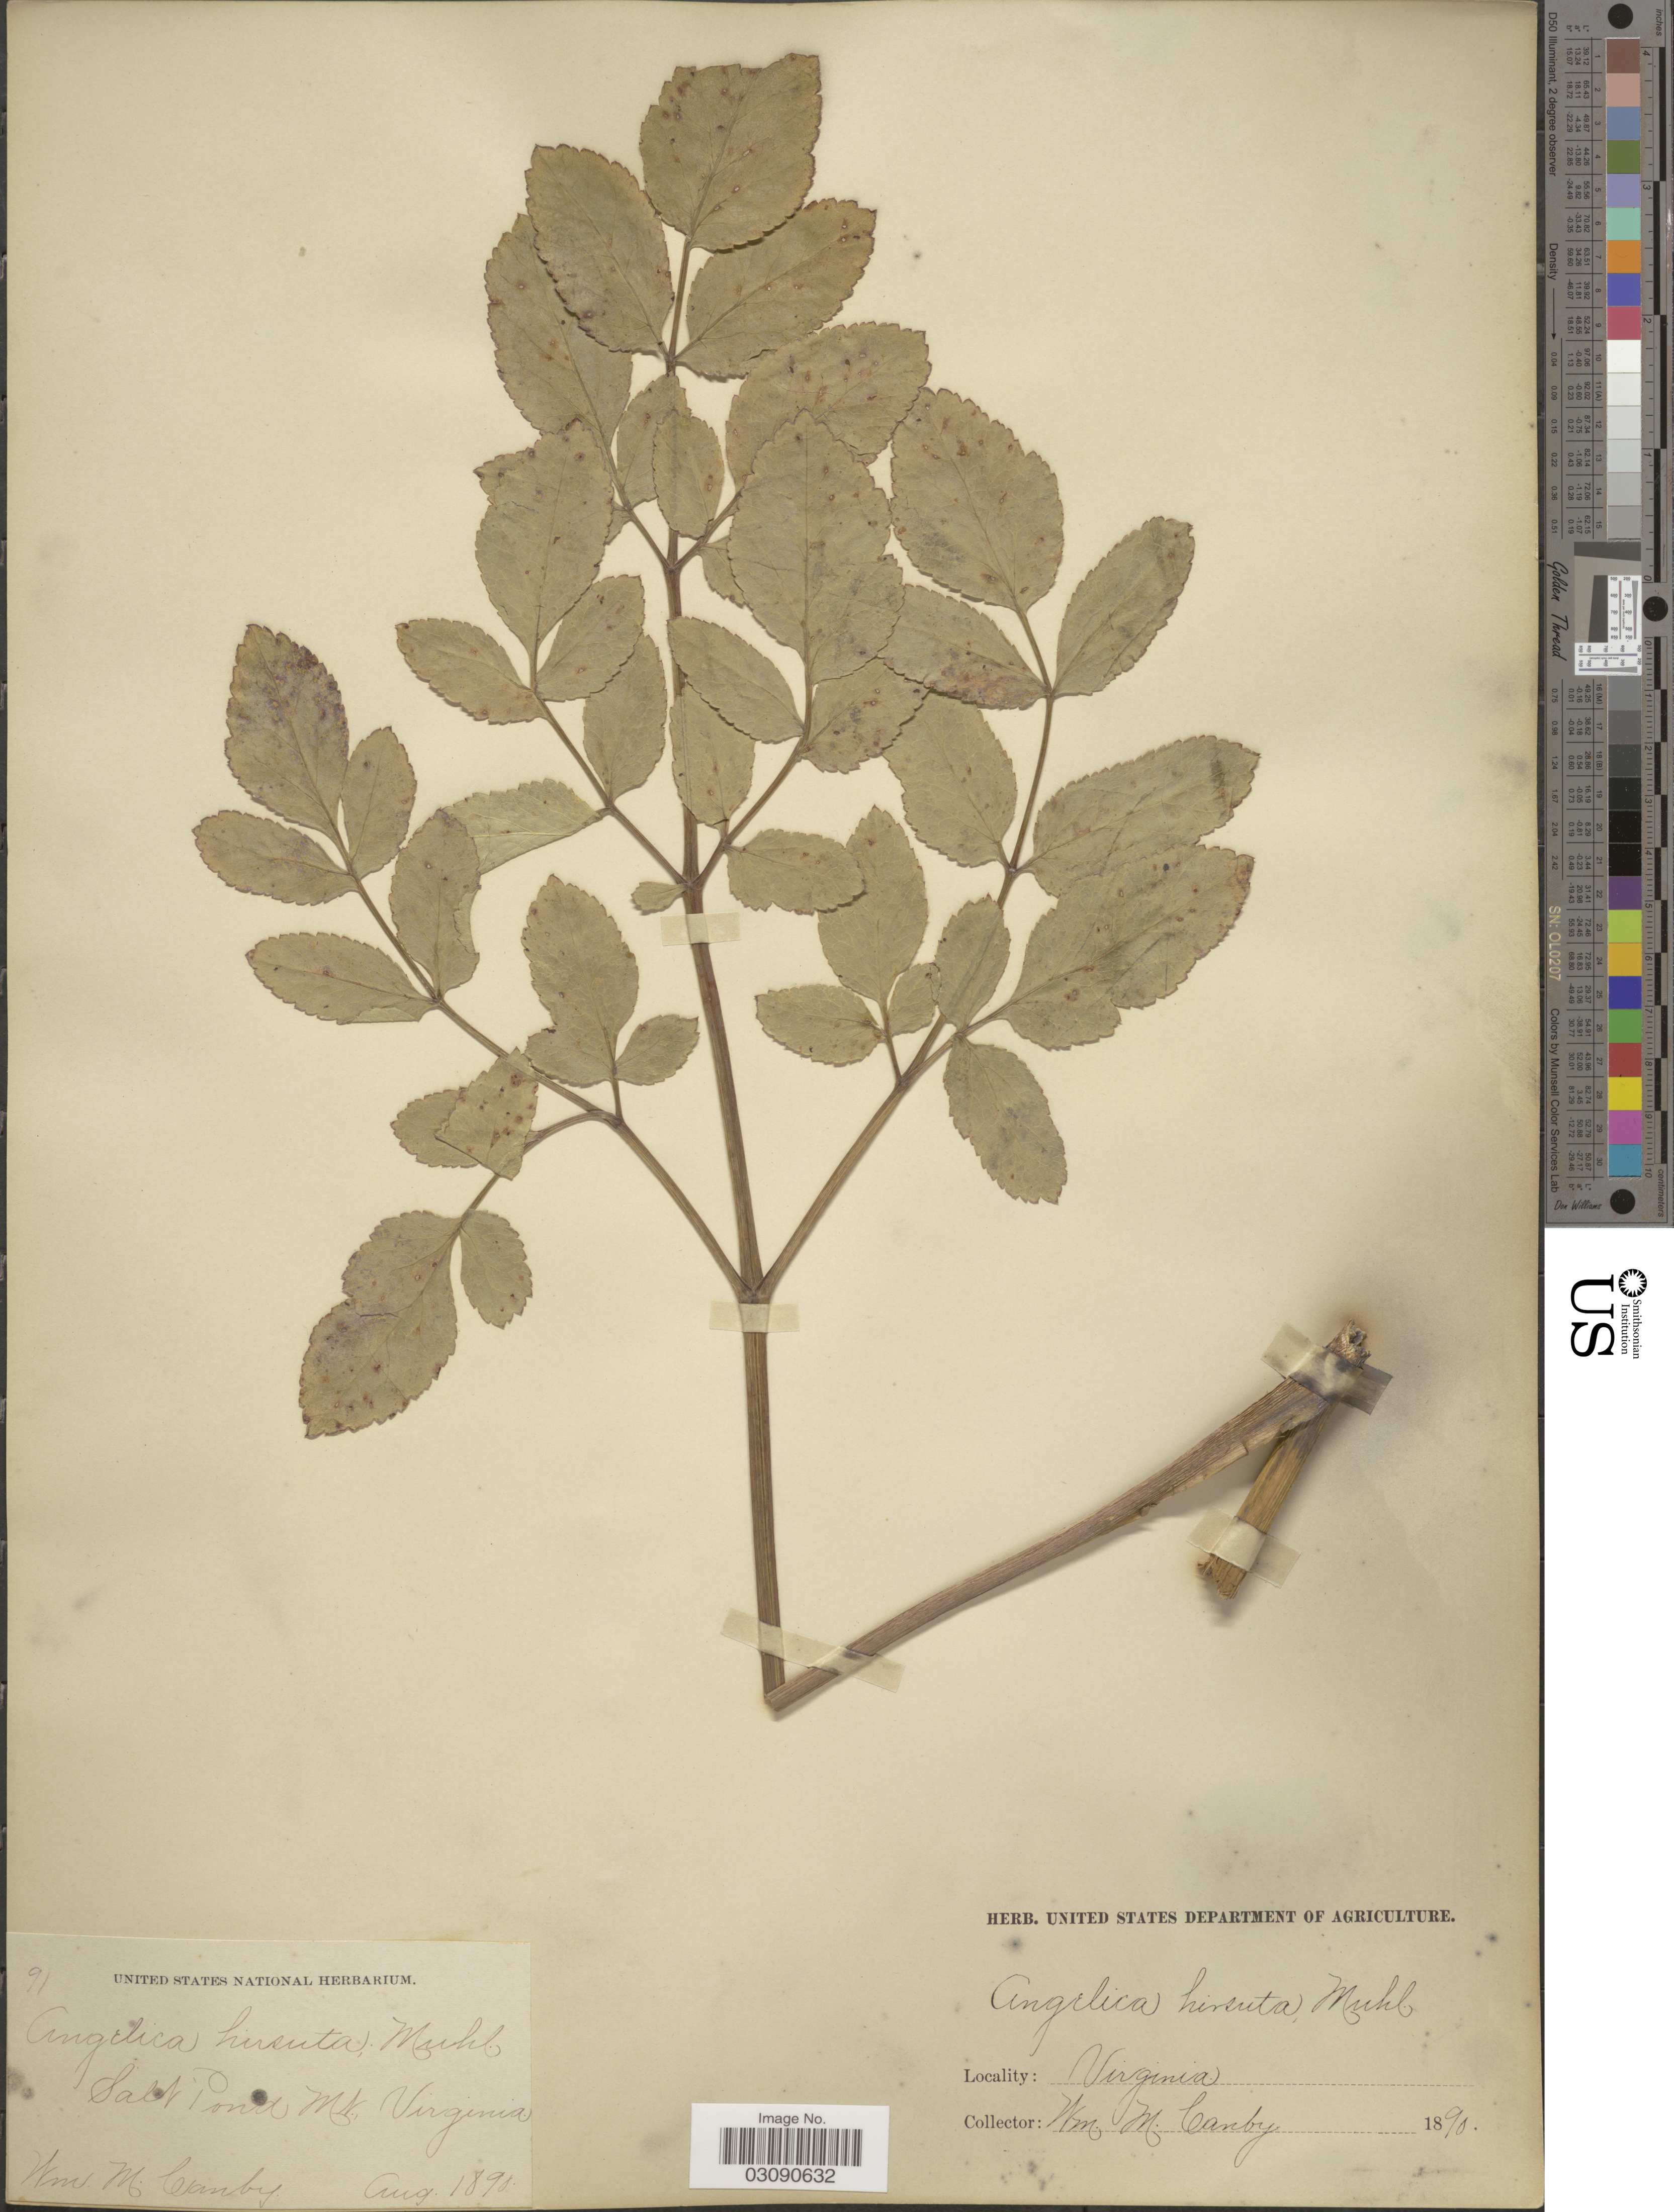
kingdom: Plantae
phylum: Tracheophyta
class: Magnoliopsida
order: Apiales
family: Apiaceae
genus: Angelica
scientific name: Angelica venenosa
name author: (Greenway) Fernald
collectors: W. M. Canby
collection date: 1890-08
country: United States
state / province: Virginia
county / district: Giles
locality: Salt Pond Mt.